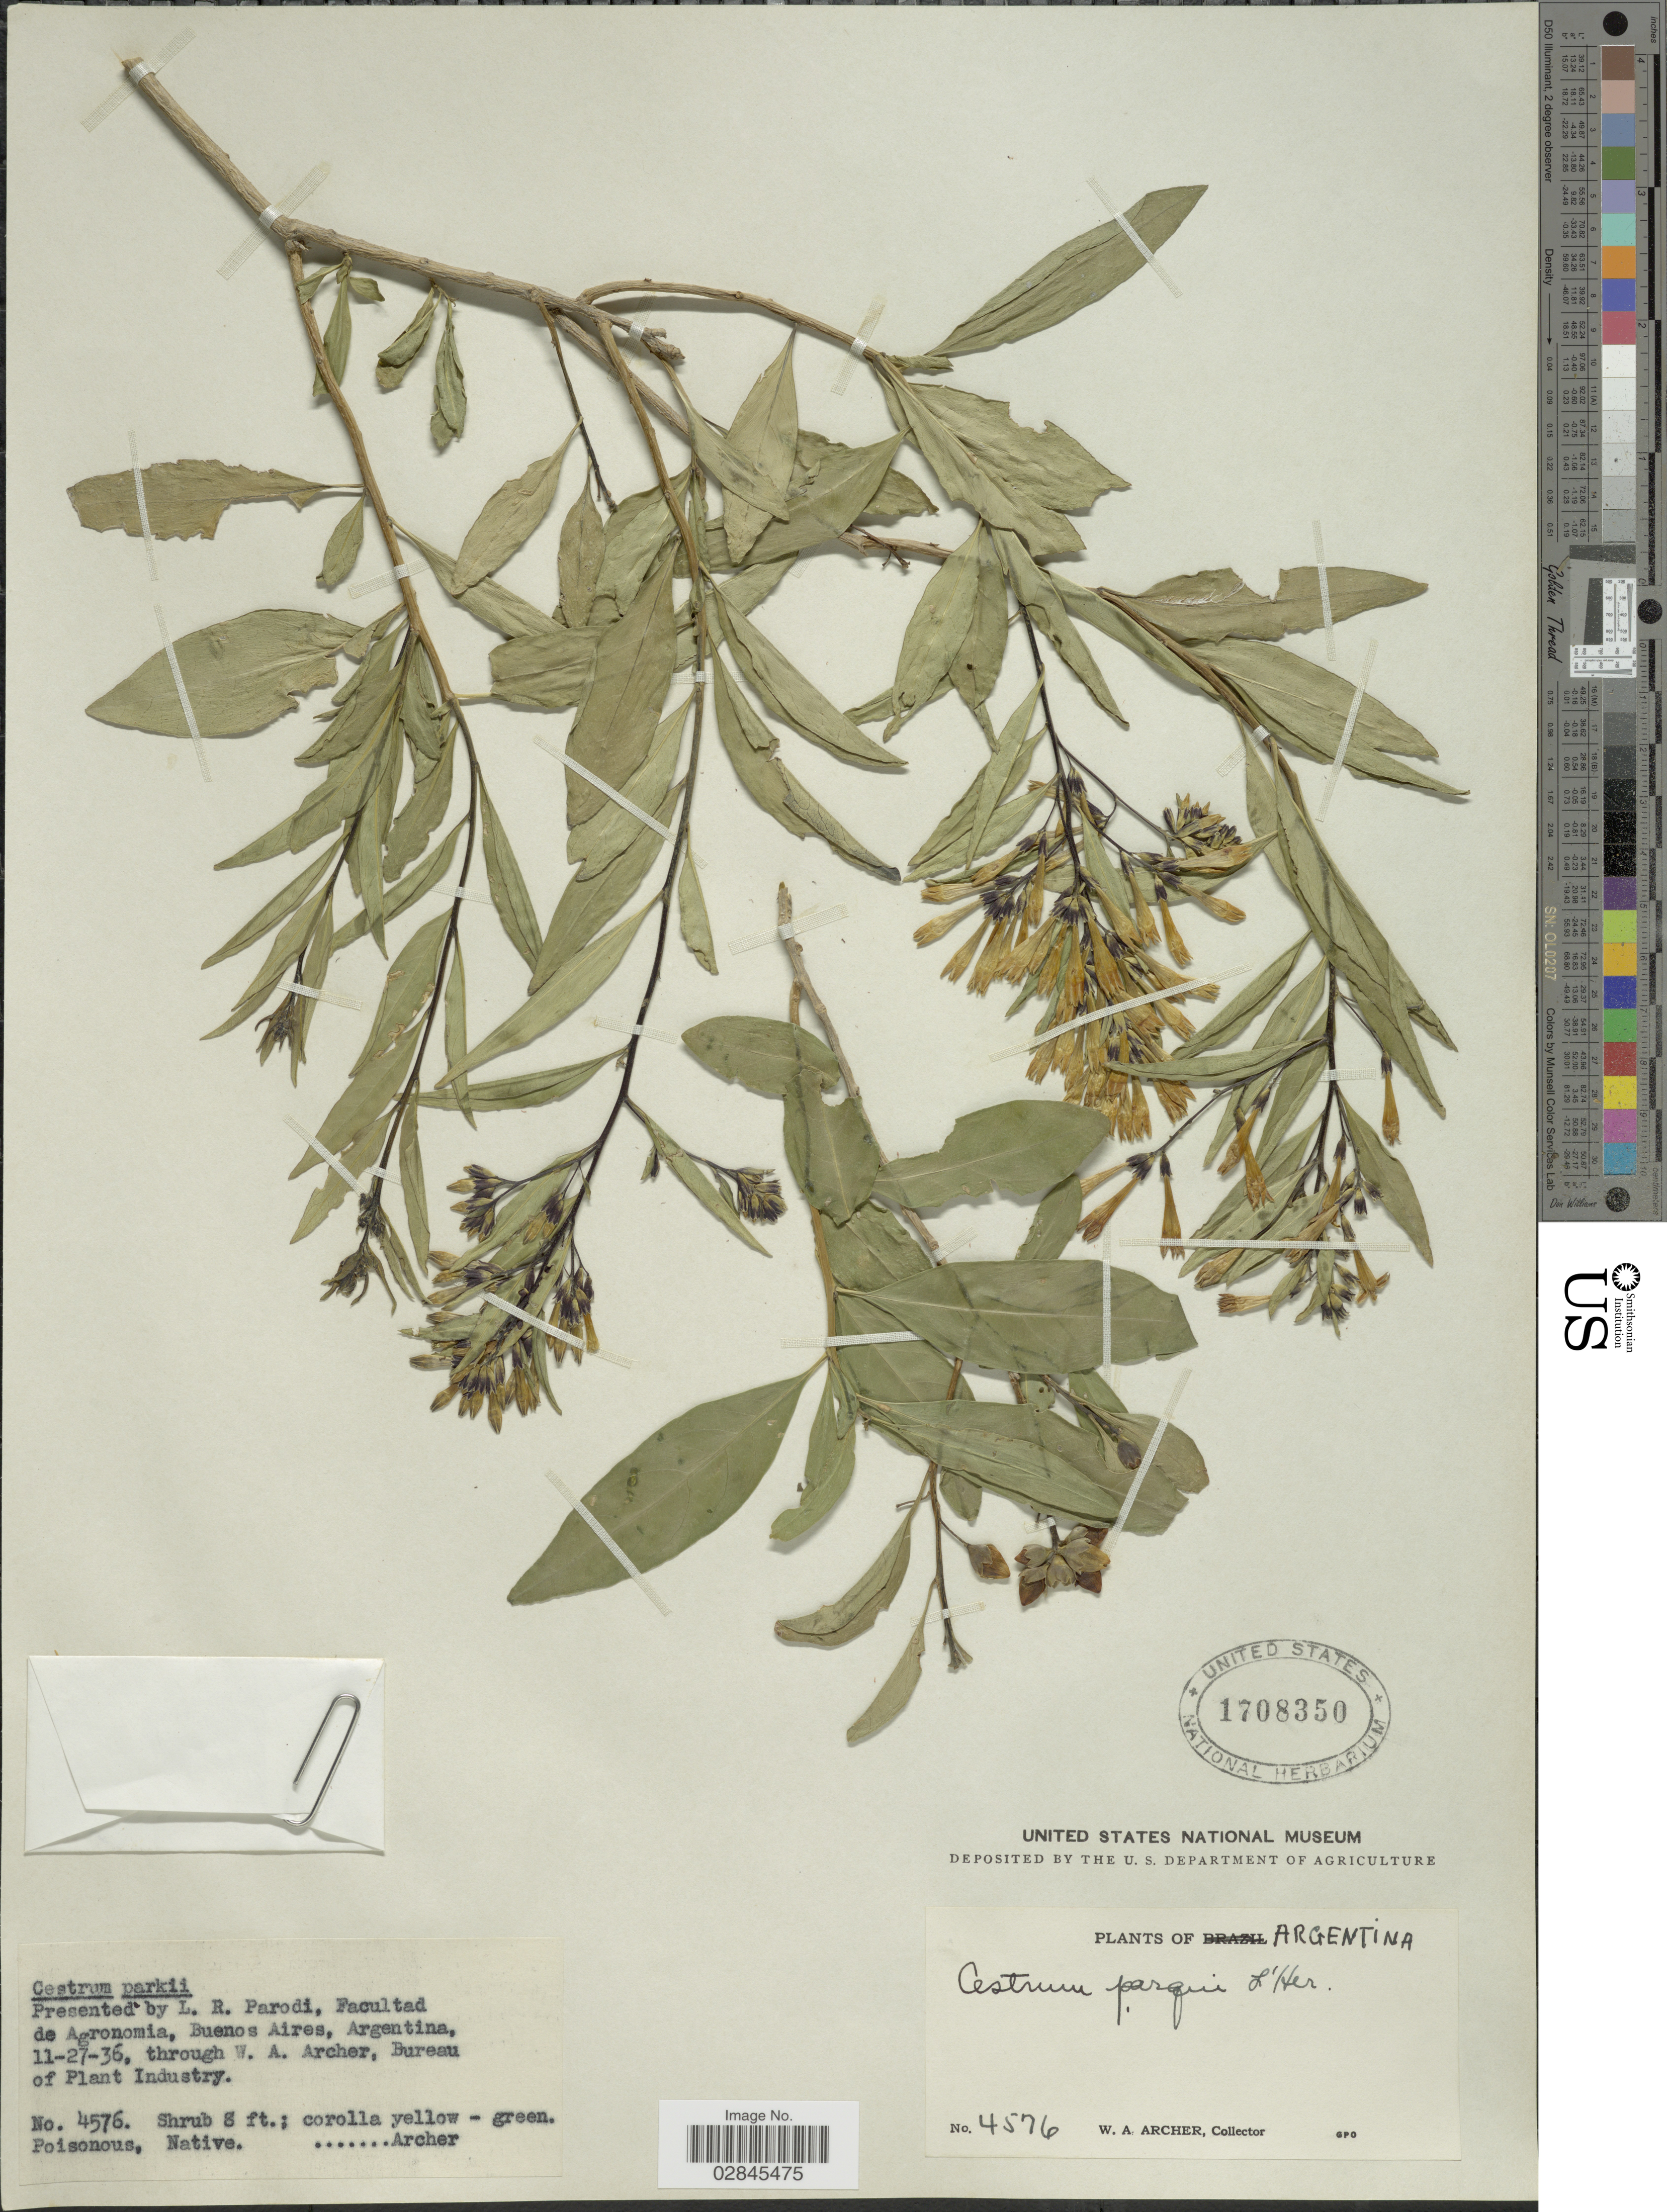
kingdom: Plantae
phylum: Tracheophyta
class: Magnoliopsida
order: Solanales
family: Solanaceae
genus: Cestrum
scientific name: Cestrum parqui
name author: L'Hér.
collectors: W. A. Archer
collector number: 4576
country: Argentina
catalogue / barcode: US 1708350